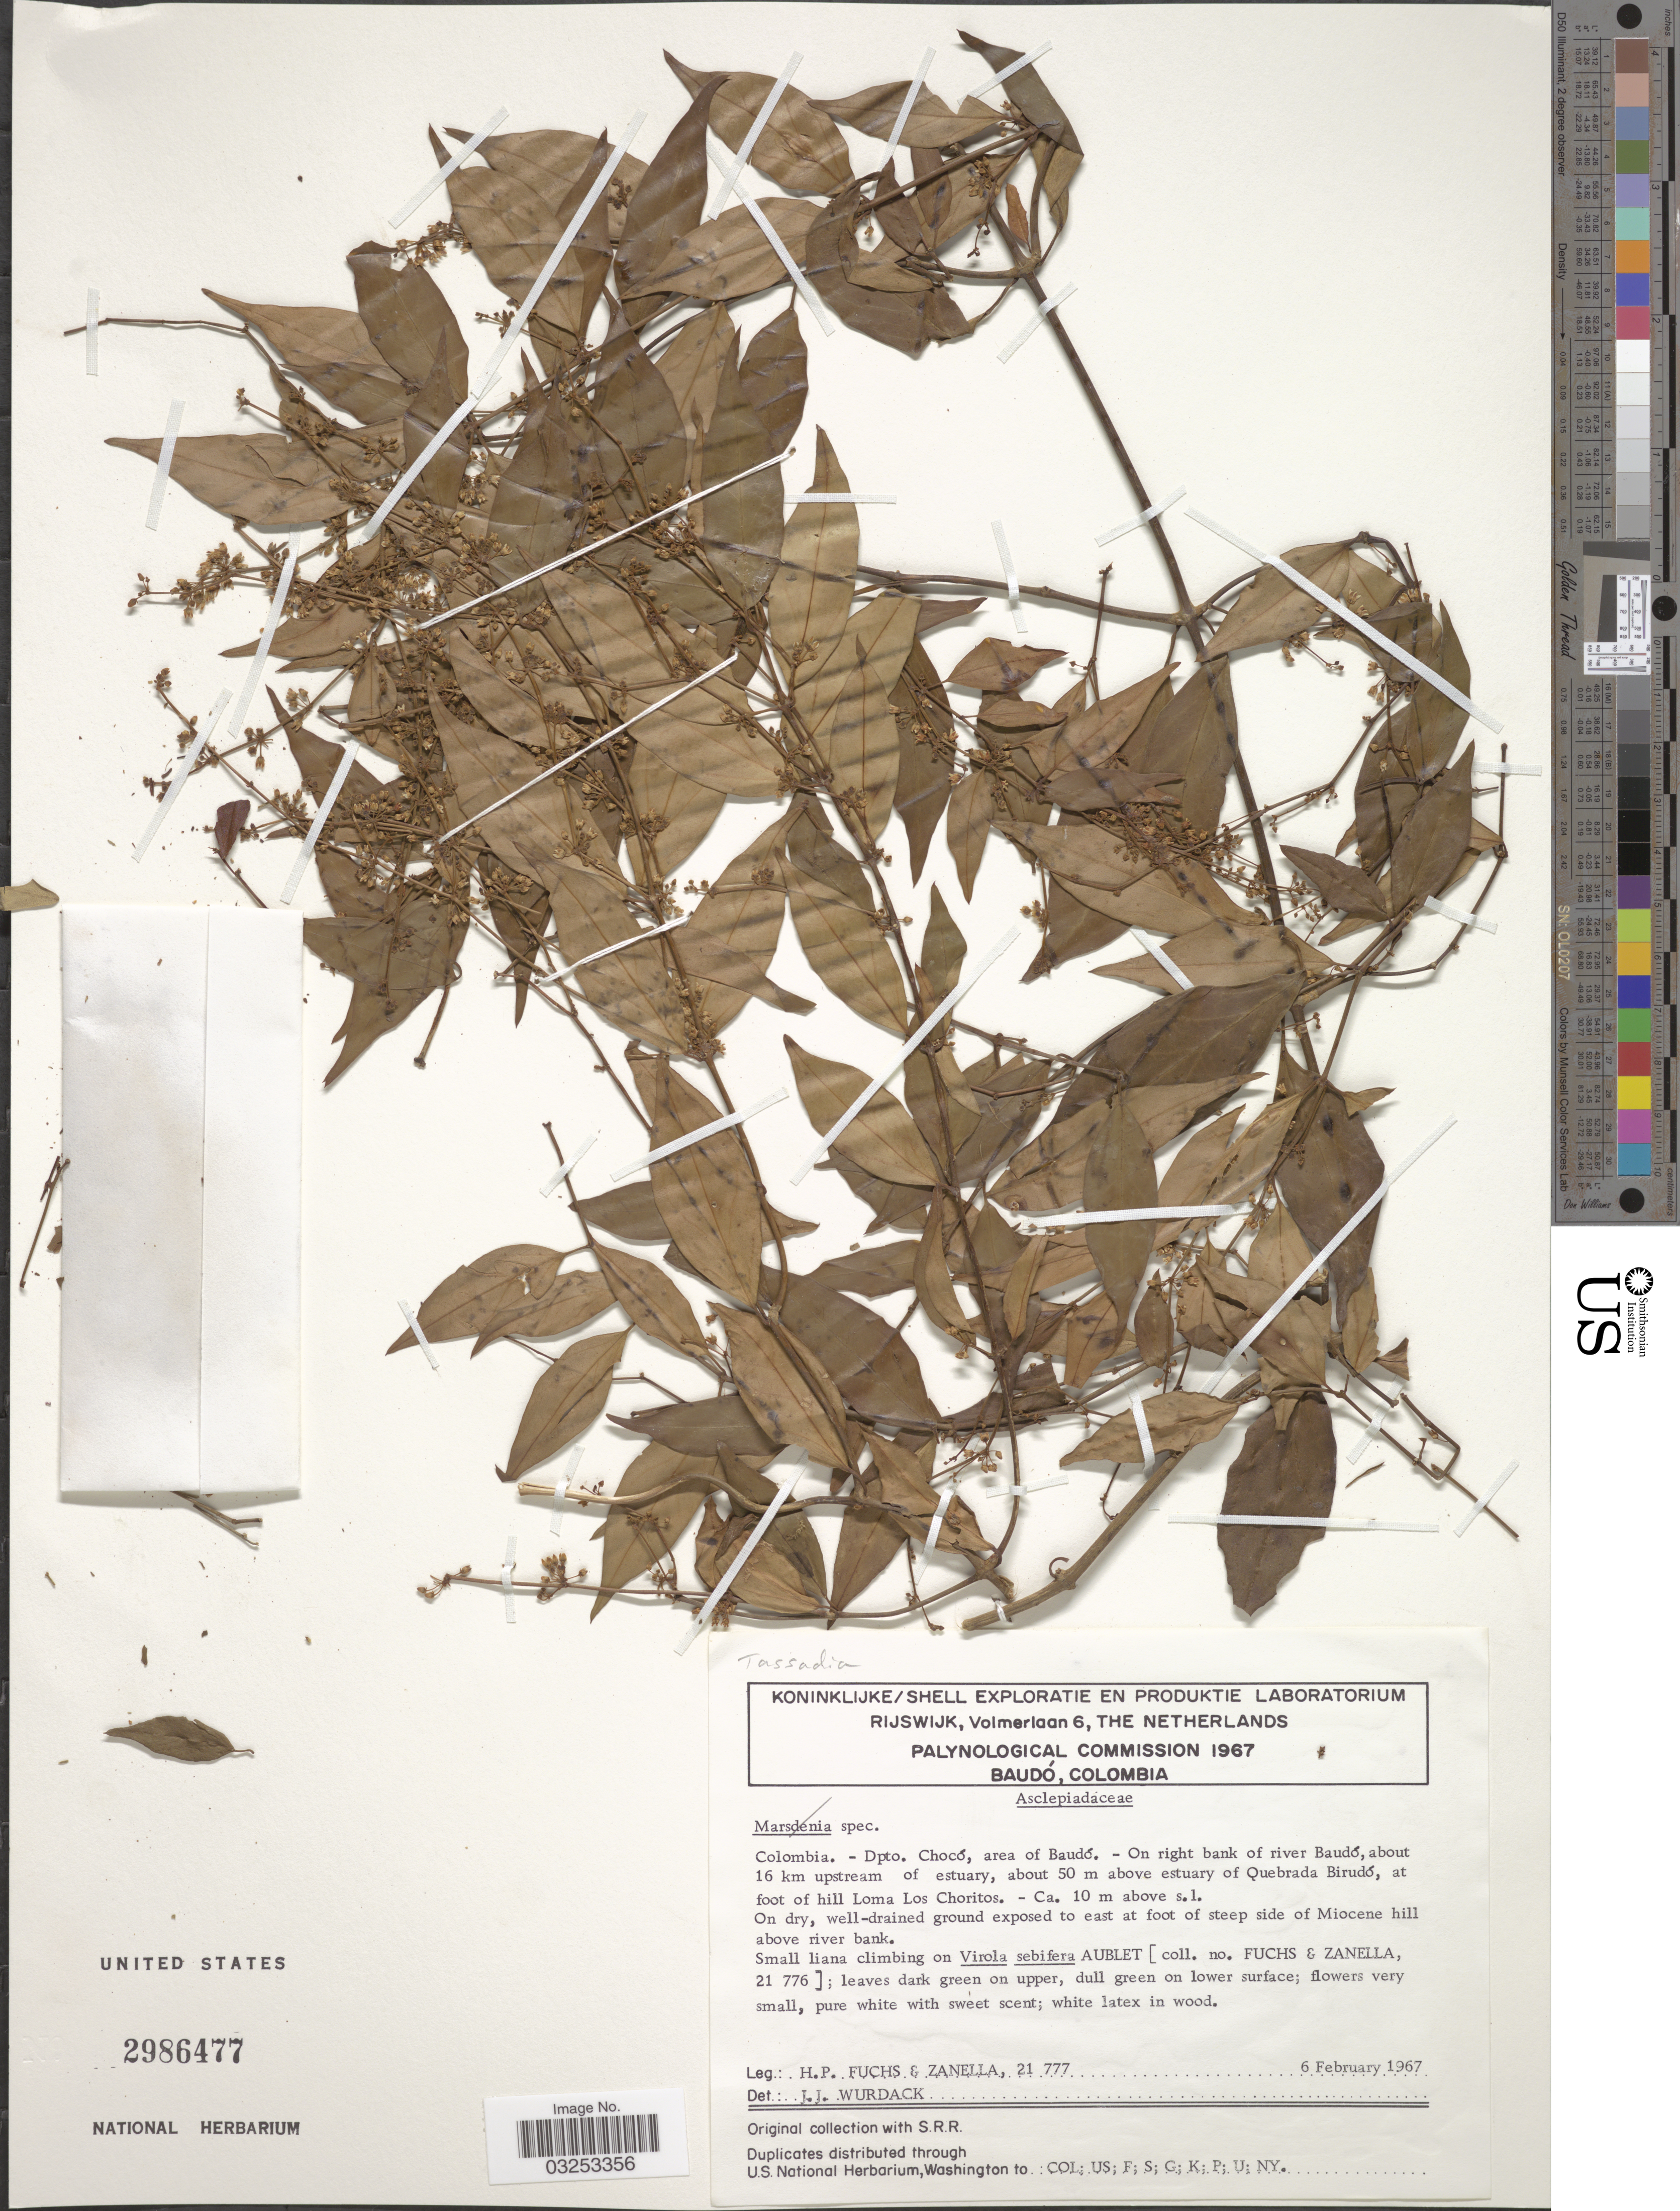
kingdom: Plantae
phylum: Tracheophyta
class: Magnoliopsida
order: Gentianales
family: Apocynaceae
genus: Tassadia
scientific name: Tassadia sp.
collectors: H. P. Fuchs & -. Zanella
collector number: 21777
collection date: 1967-02-06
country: Colombia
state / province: Chocó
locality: Dpto. Chocó, area of Baudó. - On right bank of river Baudó, about 16 km upstream of estuary, about 50 m above estuary of Quebrada Birudó, at foot of hill Loma Los Choritos. On dry, well-drained ground exposed to east at foot of steep side of Miocene hill above river bank.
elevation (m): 10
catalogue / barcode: US 2986477